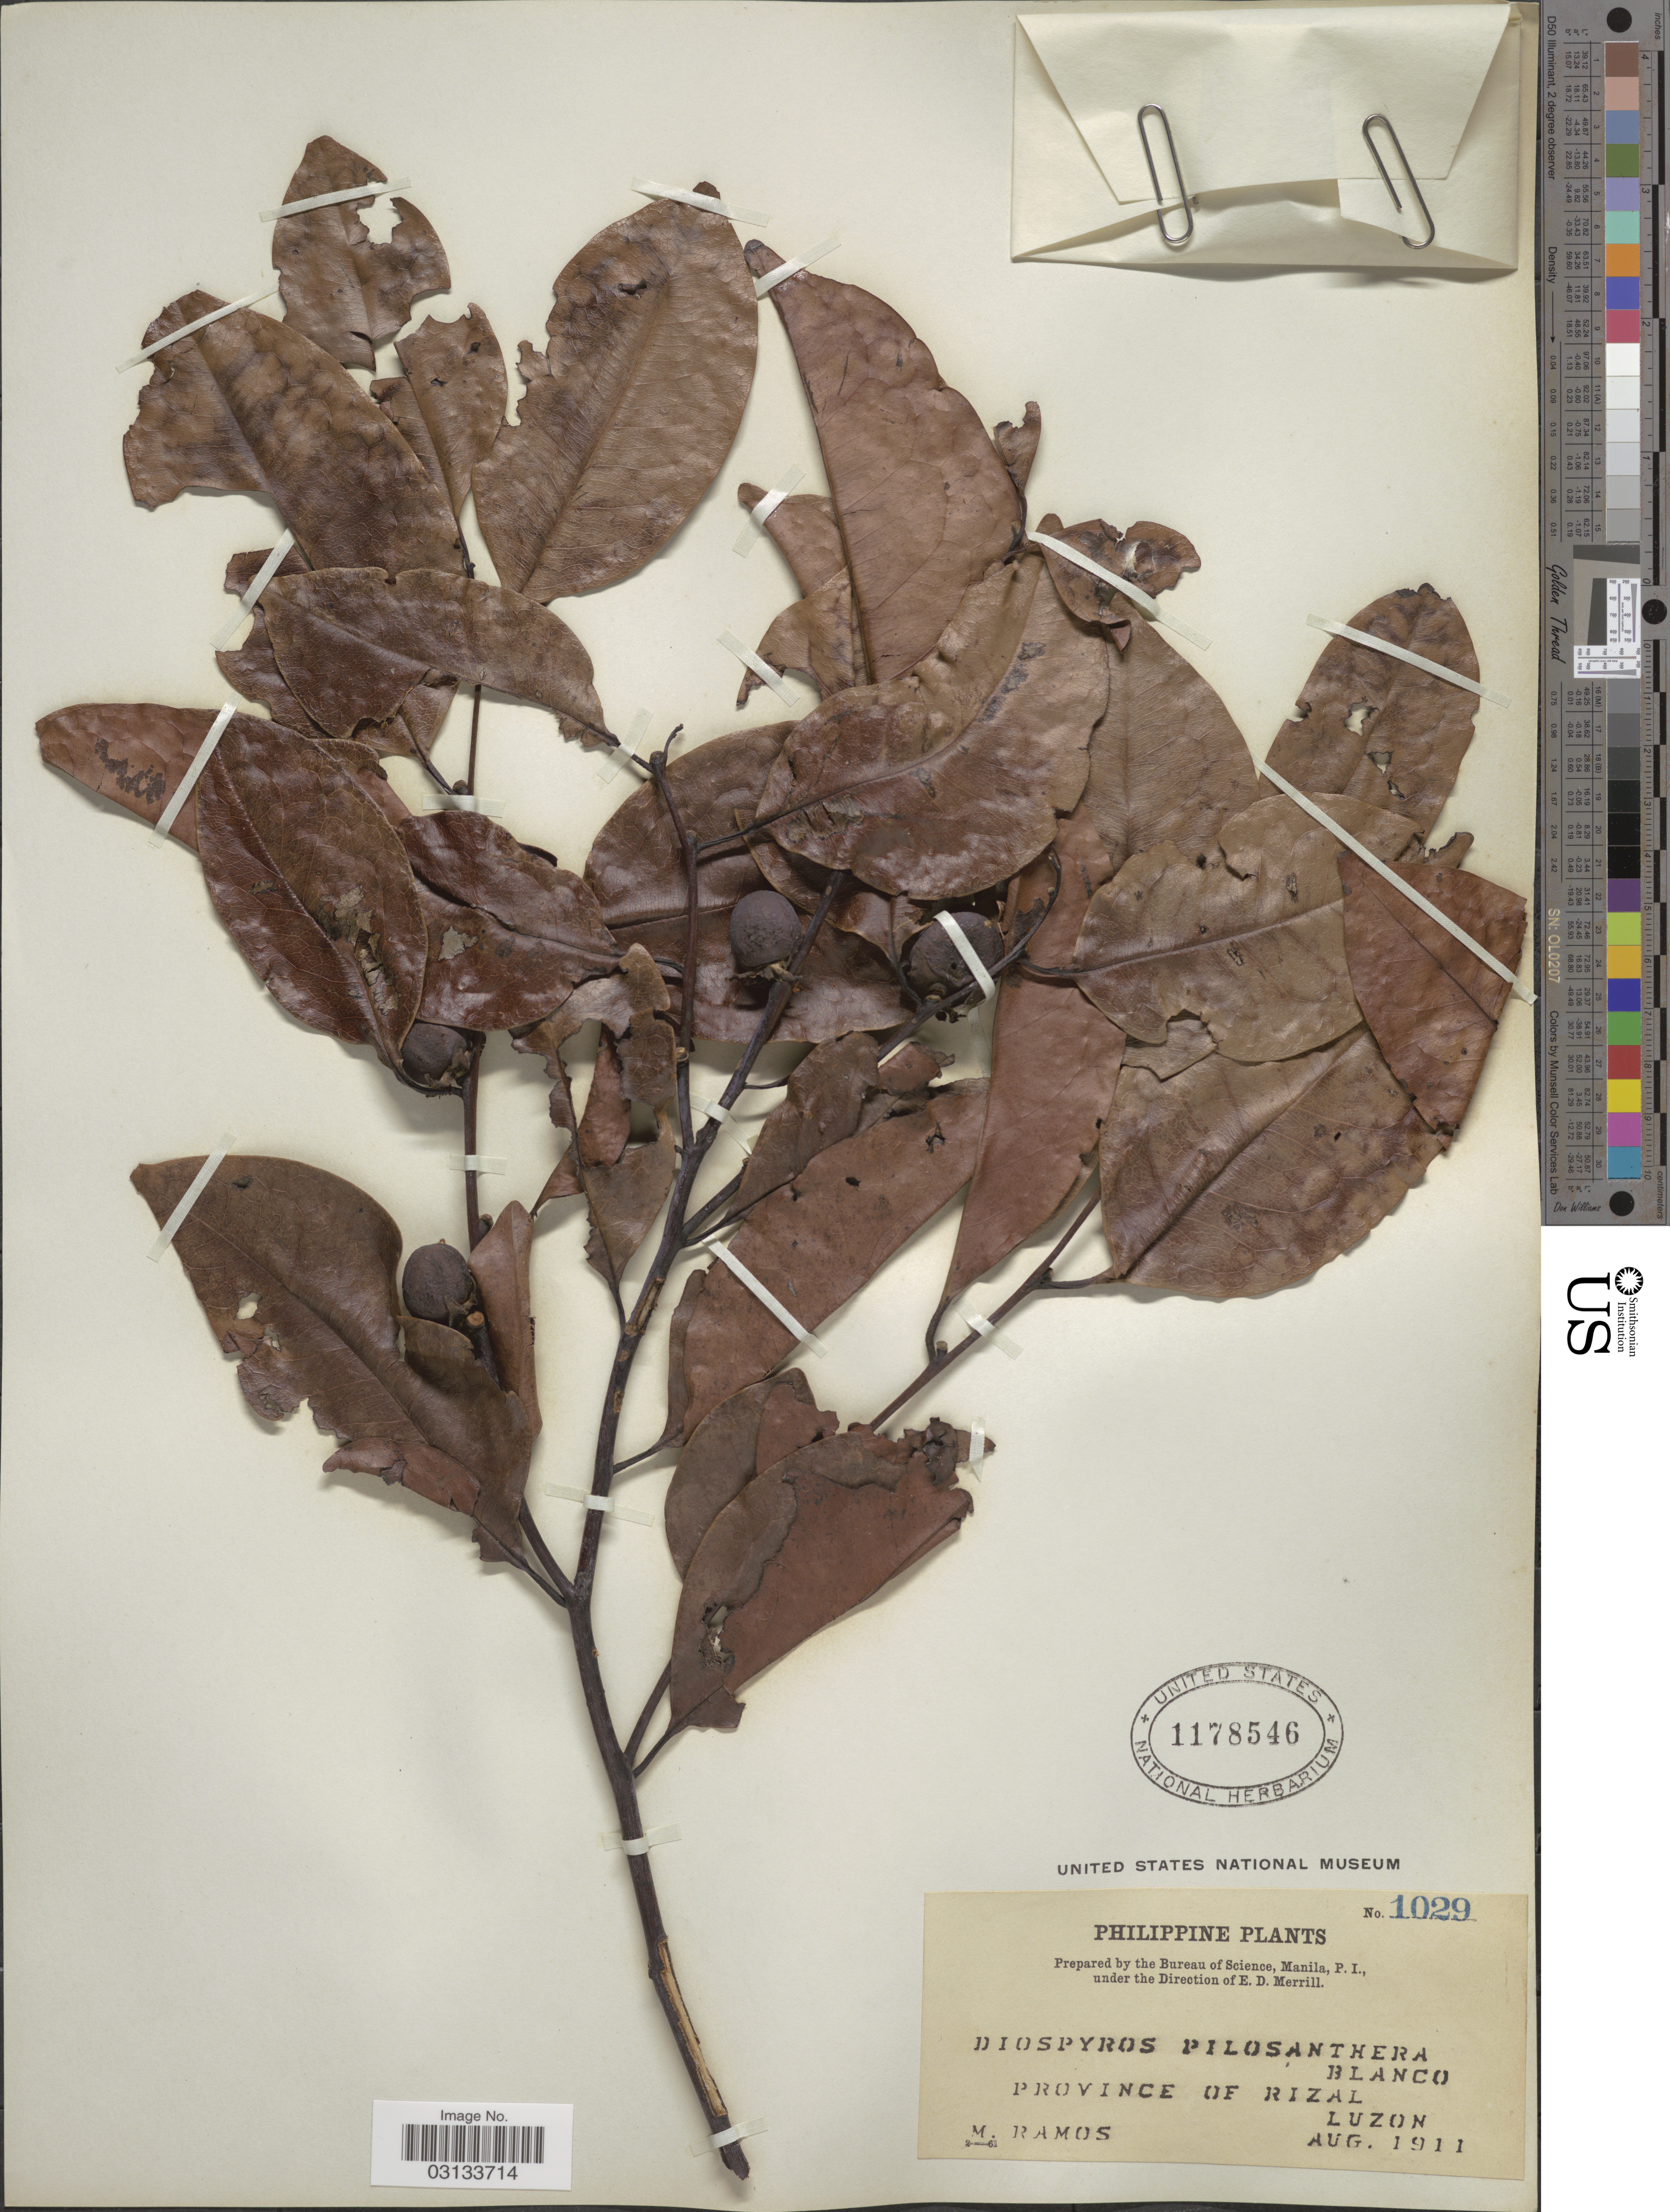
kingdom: Plantae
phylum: Tracheophyta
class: Magnoliopsida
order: Ericales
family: Ebenaceae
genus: Diospyros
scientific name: Diospyros pilosanthera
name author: Blanco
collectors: M. Ramos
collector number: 1029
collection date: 1911-08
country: Philippines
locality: Province of Rizal. Luzon.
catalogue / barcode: US 1178546